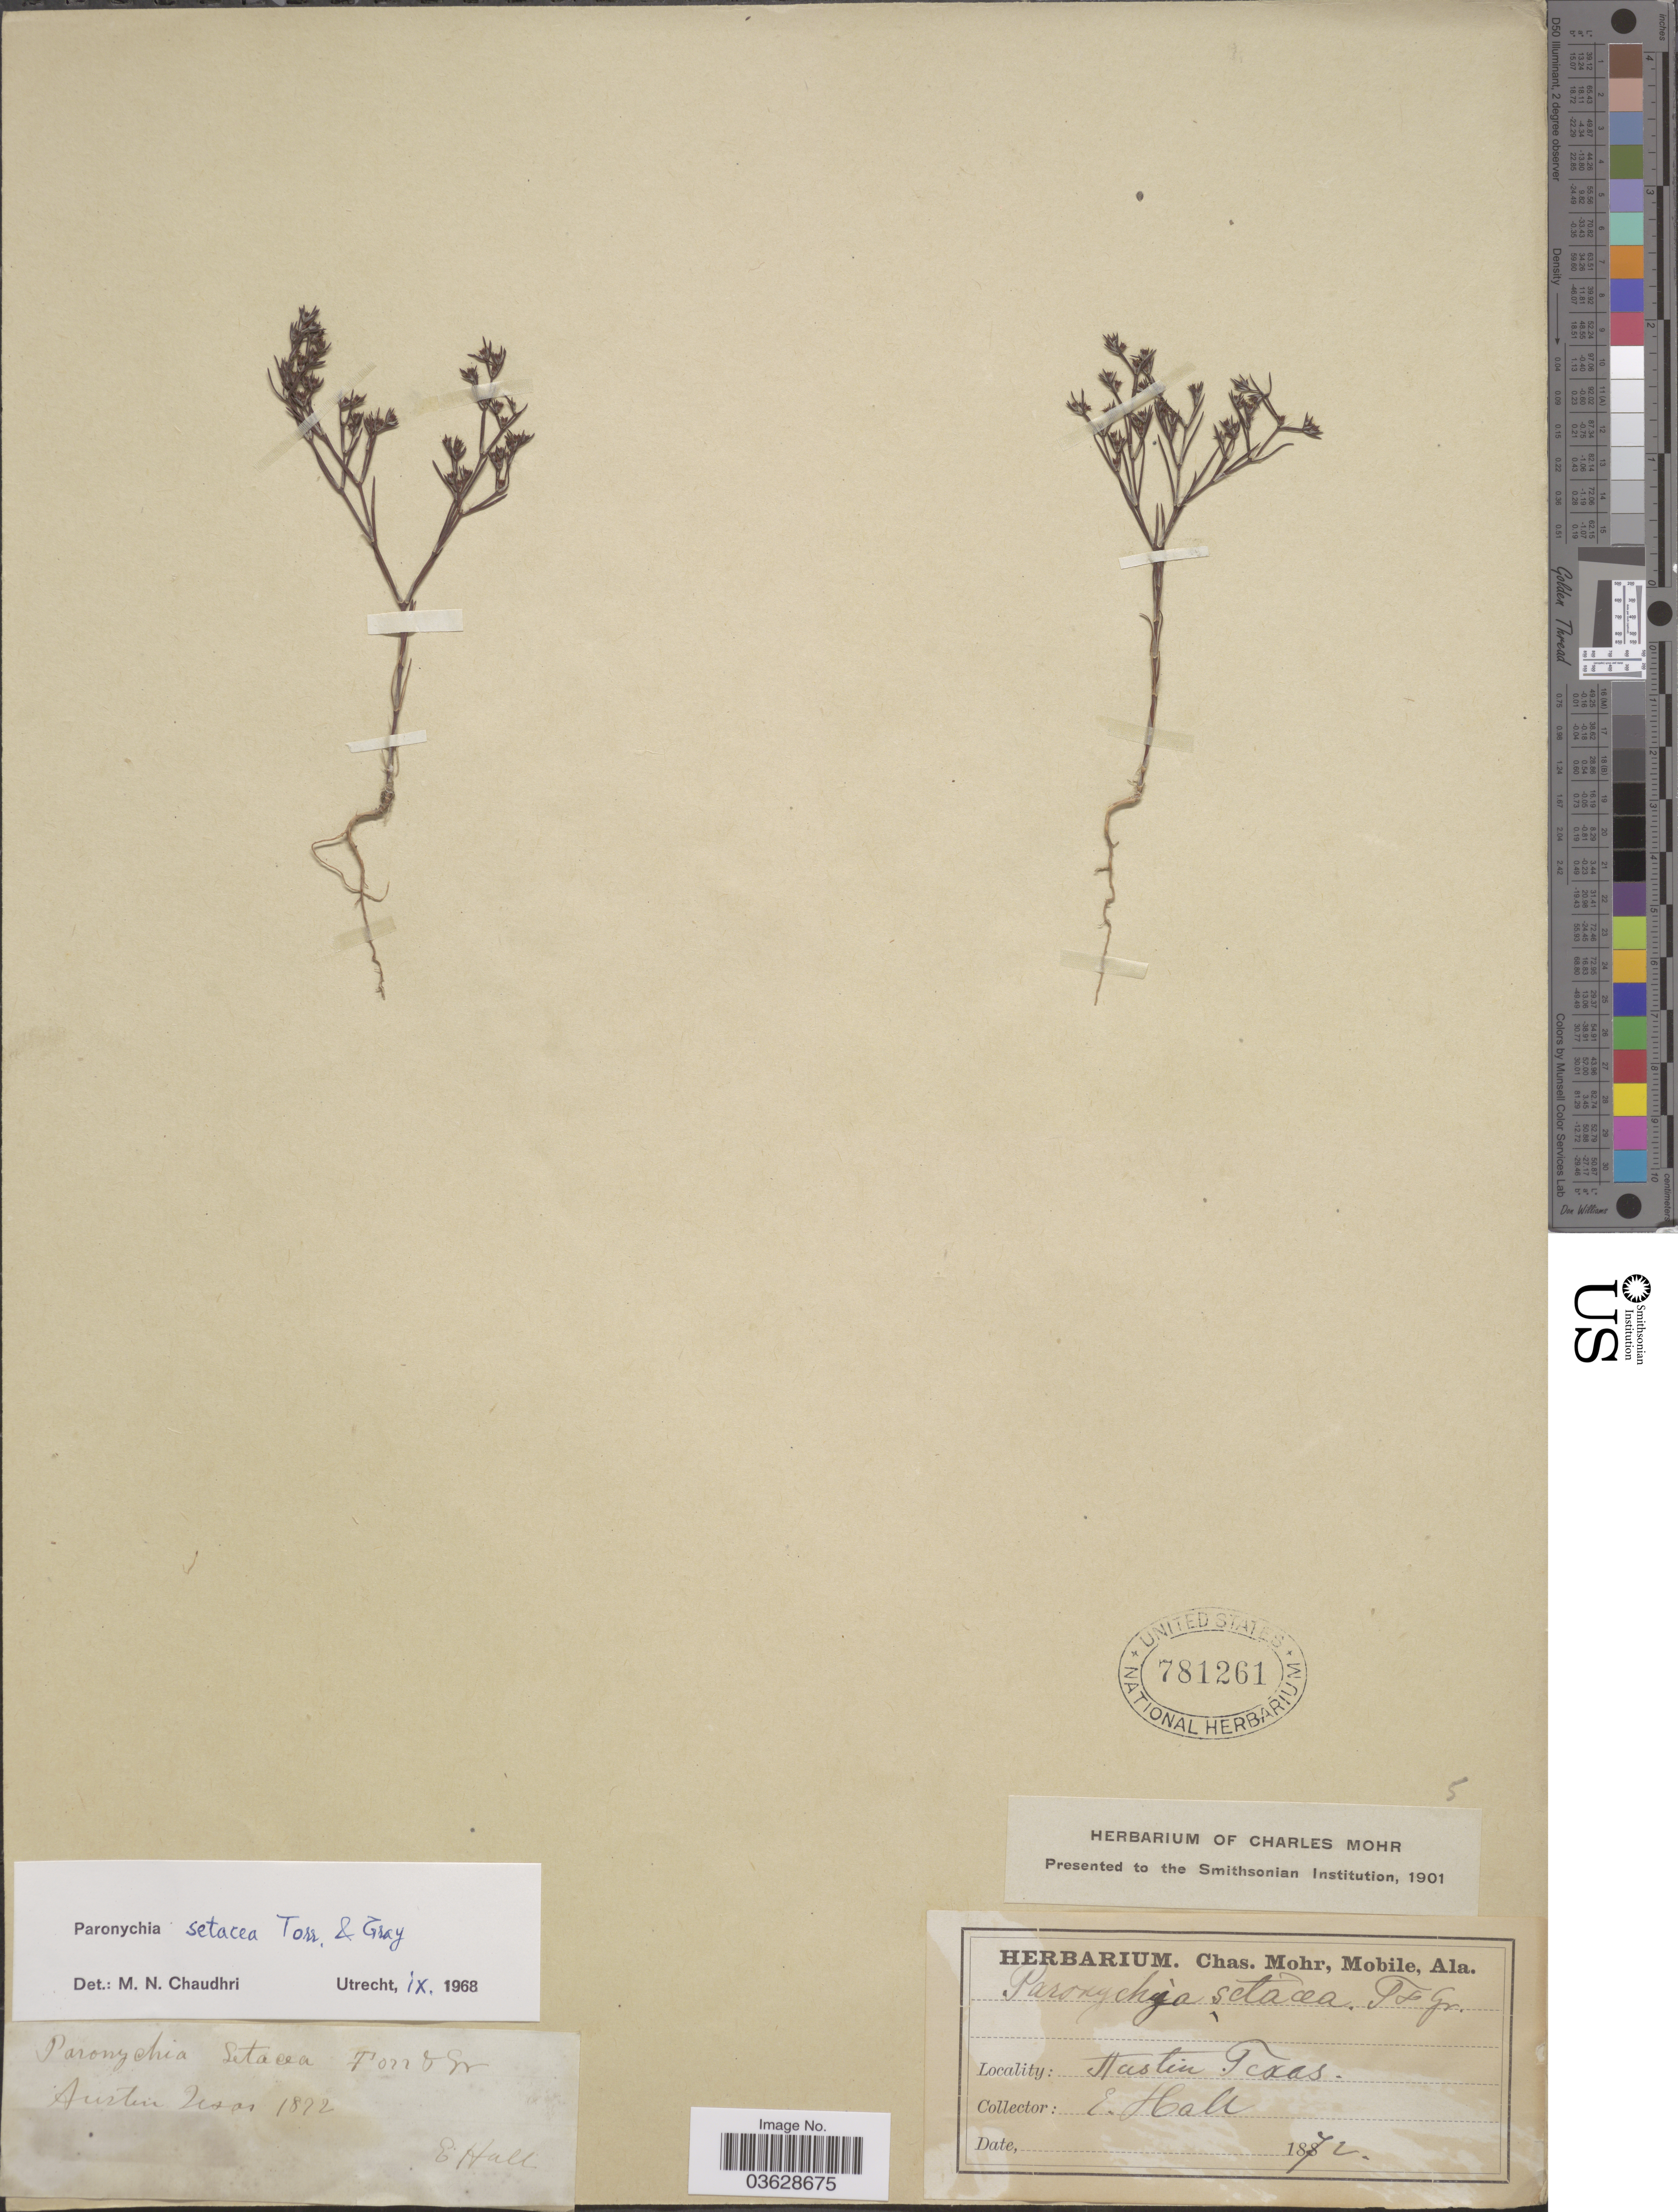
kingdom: Plantae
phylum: Tracheophyta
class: Magnoliopsida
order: Caryophyllales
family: Caryophyllaceae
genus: Paronychia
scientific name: Paronychia setacea var. setacea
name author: Torr. & A. Gray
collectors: E. Hall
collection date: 1872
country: United States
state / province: Texas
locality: Austin.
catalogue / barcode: US 781261